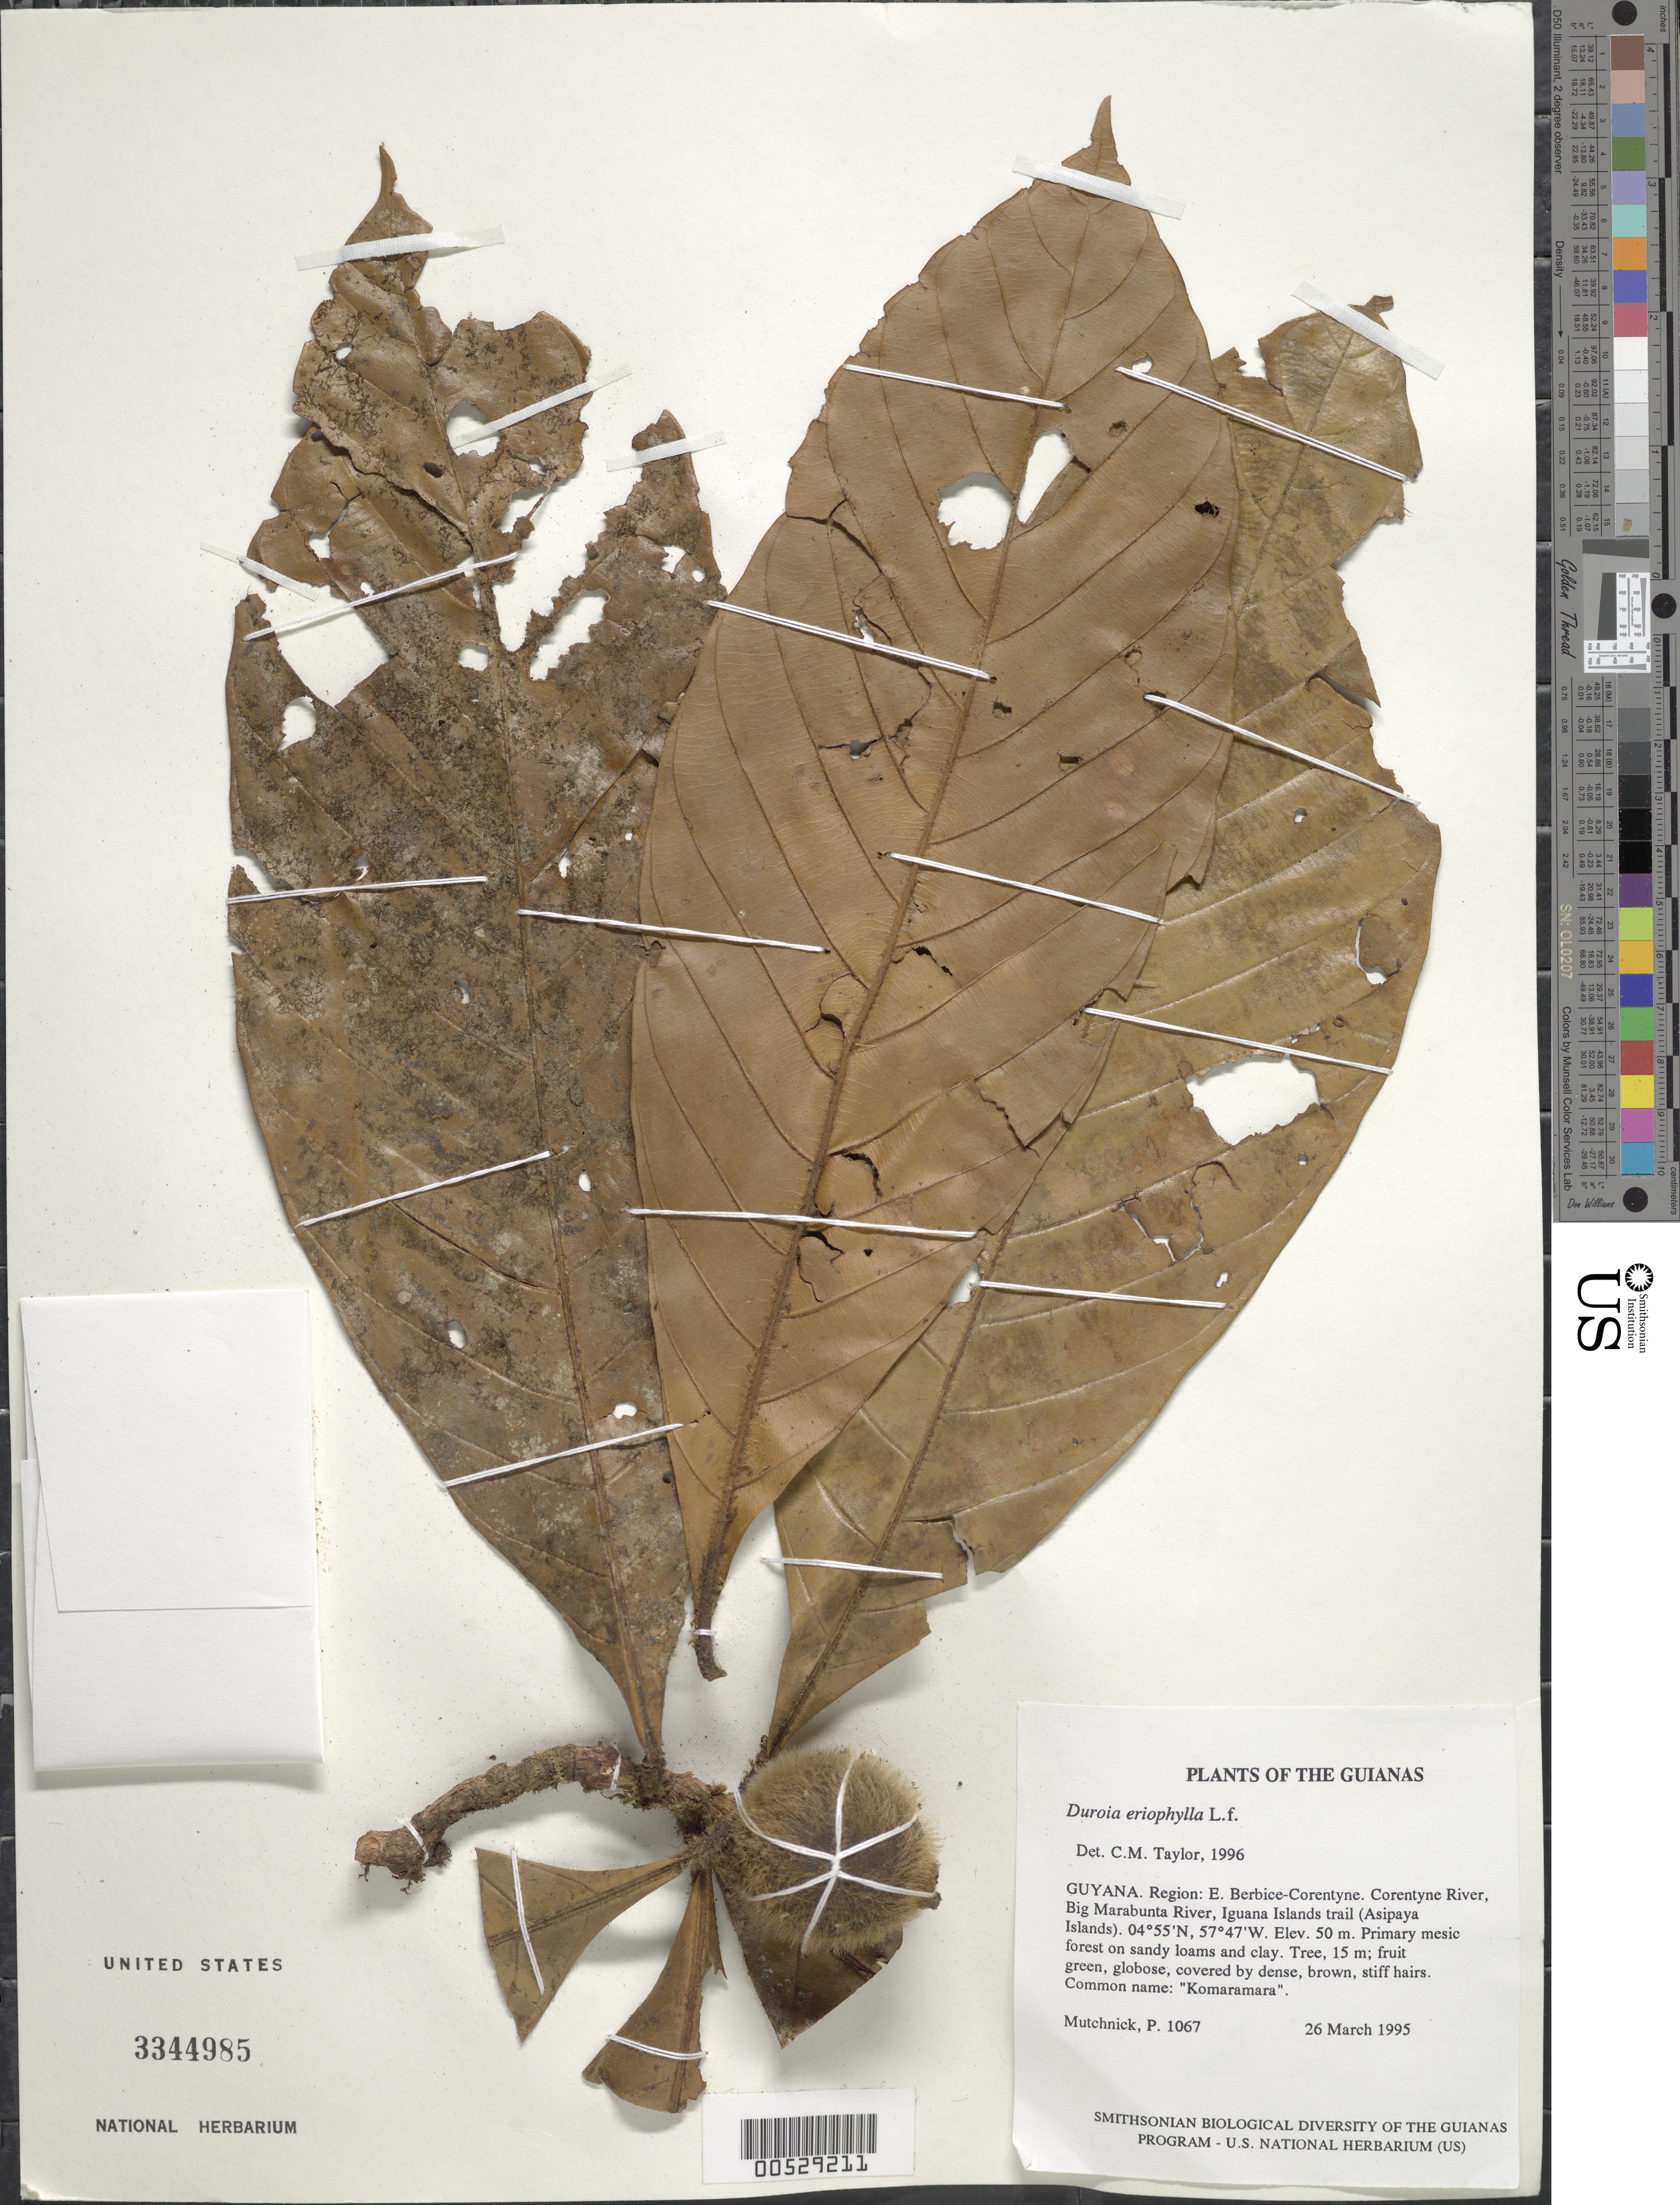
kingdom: Plantae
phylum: Tracheophyta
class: Magnoliopsida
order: Gentianales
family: Rubiaceae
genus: Duroia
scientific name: Duroia eriopila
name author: L. f.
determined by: Taylor, Charlotte M.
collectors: P. Mutchnick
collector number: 1067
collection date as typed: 26 March 1995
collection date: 1995-03-26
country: Guyana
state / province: E. Berbice-Corentyne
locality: Corentyne River, Big Marabunta River, Iguana Islands trail (Asipaya Islands)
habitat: Primary mesic forest on sandy loams and clay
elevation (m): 50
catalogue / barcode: US 3344985